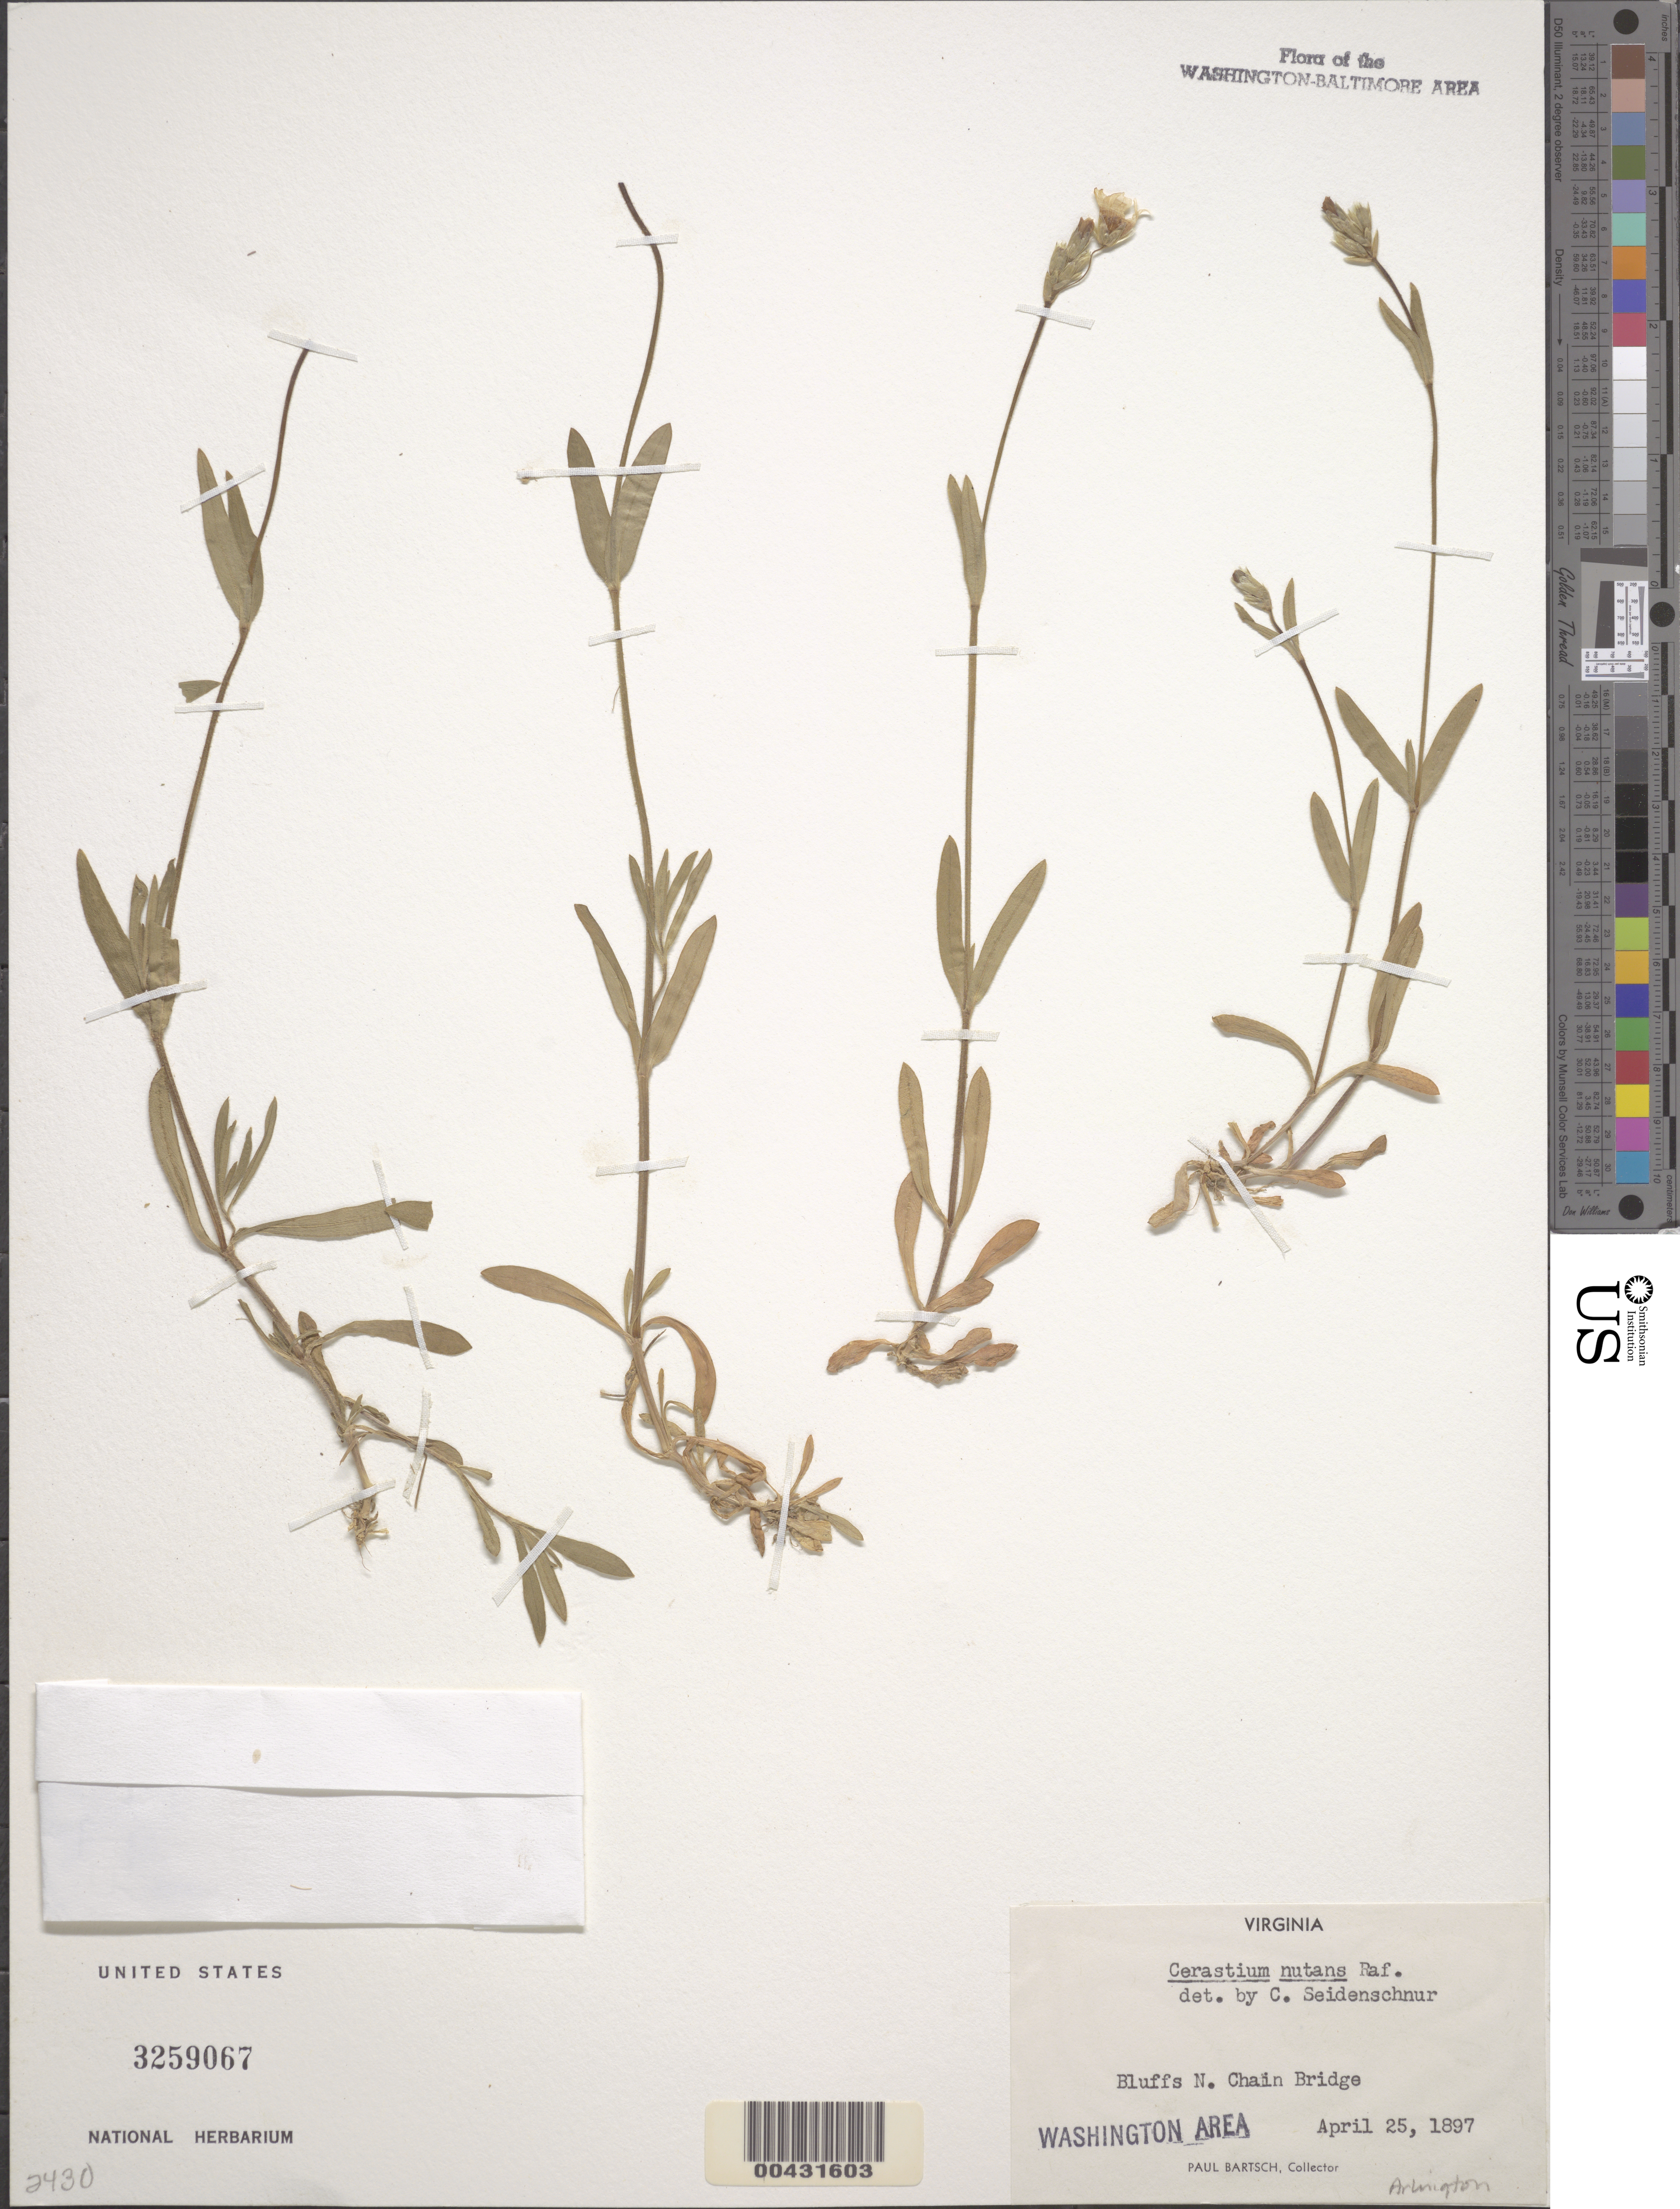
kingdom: Plantae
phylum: Tracheophyta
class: Magnoliopsida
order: Caryophyllales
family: Caryophyllaceae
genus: Cerastium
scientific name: Cerastium nutans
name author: Raf.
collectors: P. Bartsch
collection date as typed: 25 Apr 1897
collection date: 1897-04-25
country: United States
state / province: Virginia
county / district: Arlington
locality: N of Chain Bridge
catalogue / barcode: US 3259067